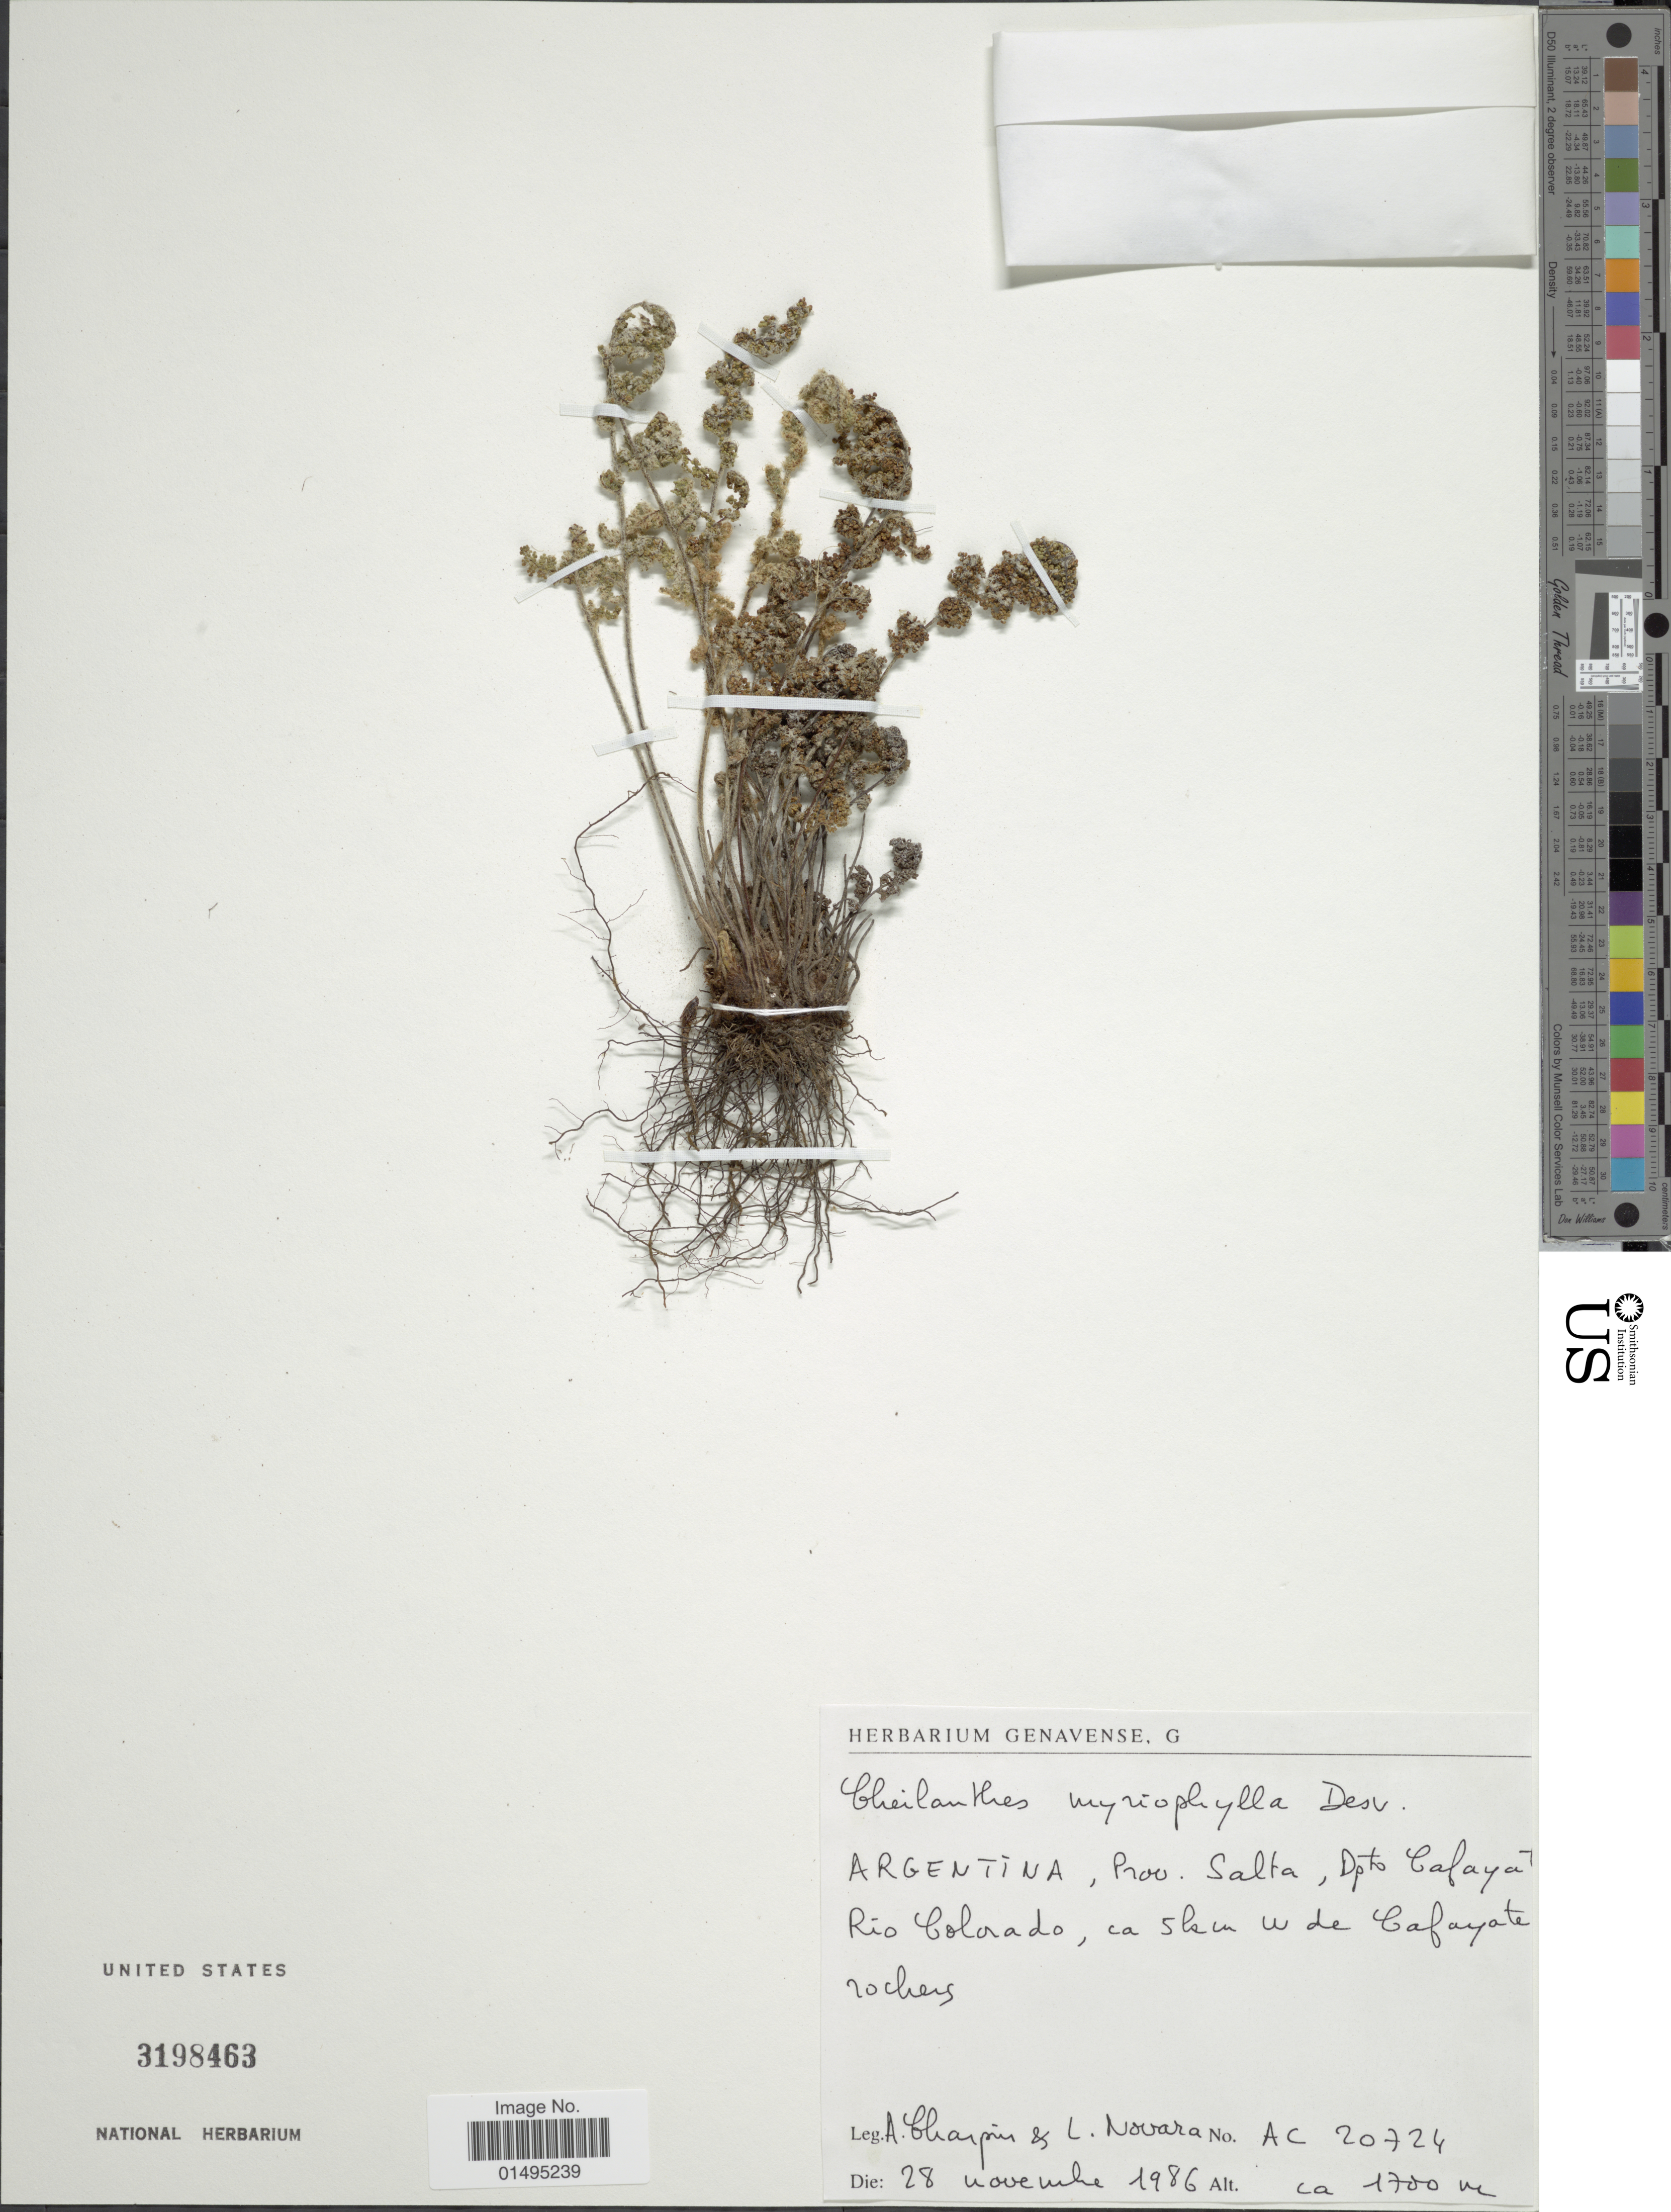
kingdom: Plantae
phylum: Tracheophyta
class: Polypodiopsida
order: Polypodiales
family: Pteridaceae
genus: Myriopteris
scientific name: Myriopteris myriophylla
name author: (Desv.) J. Sm.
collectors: A. Charpin & L. Novara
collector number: AC 20724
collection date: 1986-11-28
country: Argentina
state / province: Salta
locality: Dpto Cafaya Rio Colorado, ca 5 km w de Cafayate rochers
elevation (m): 1700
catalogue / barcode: US 3198463